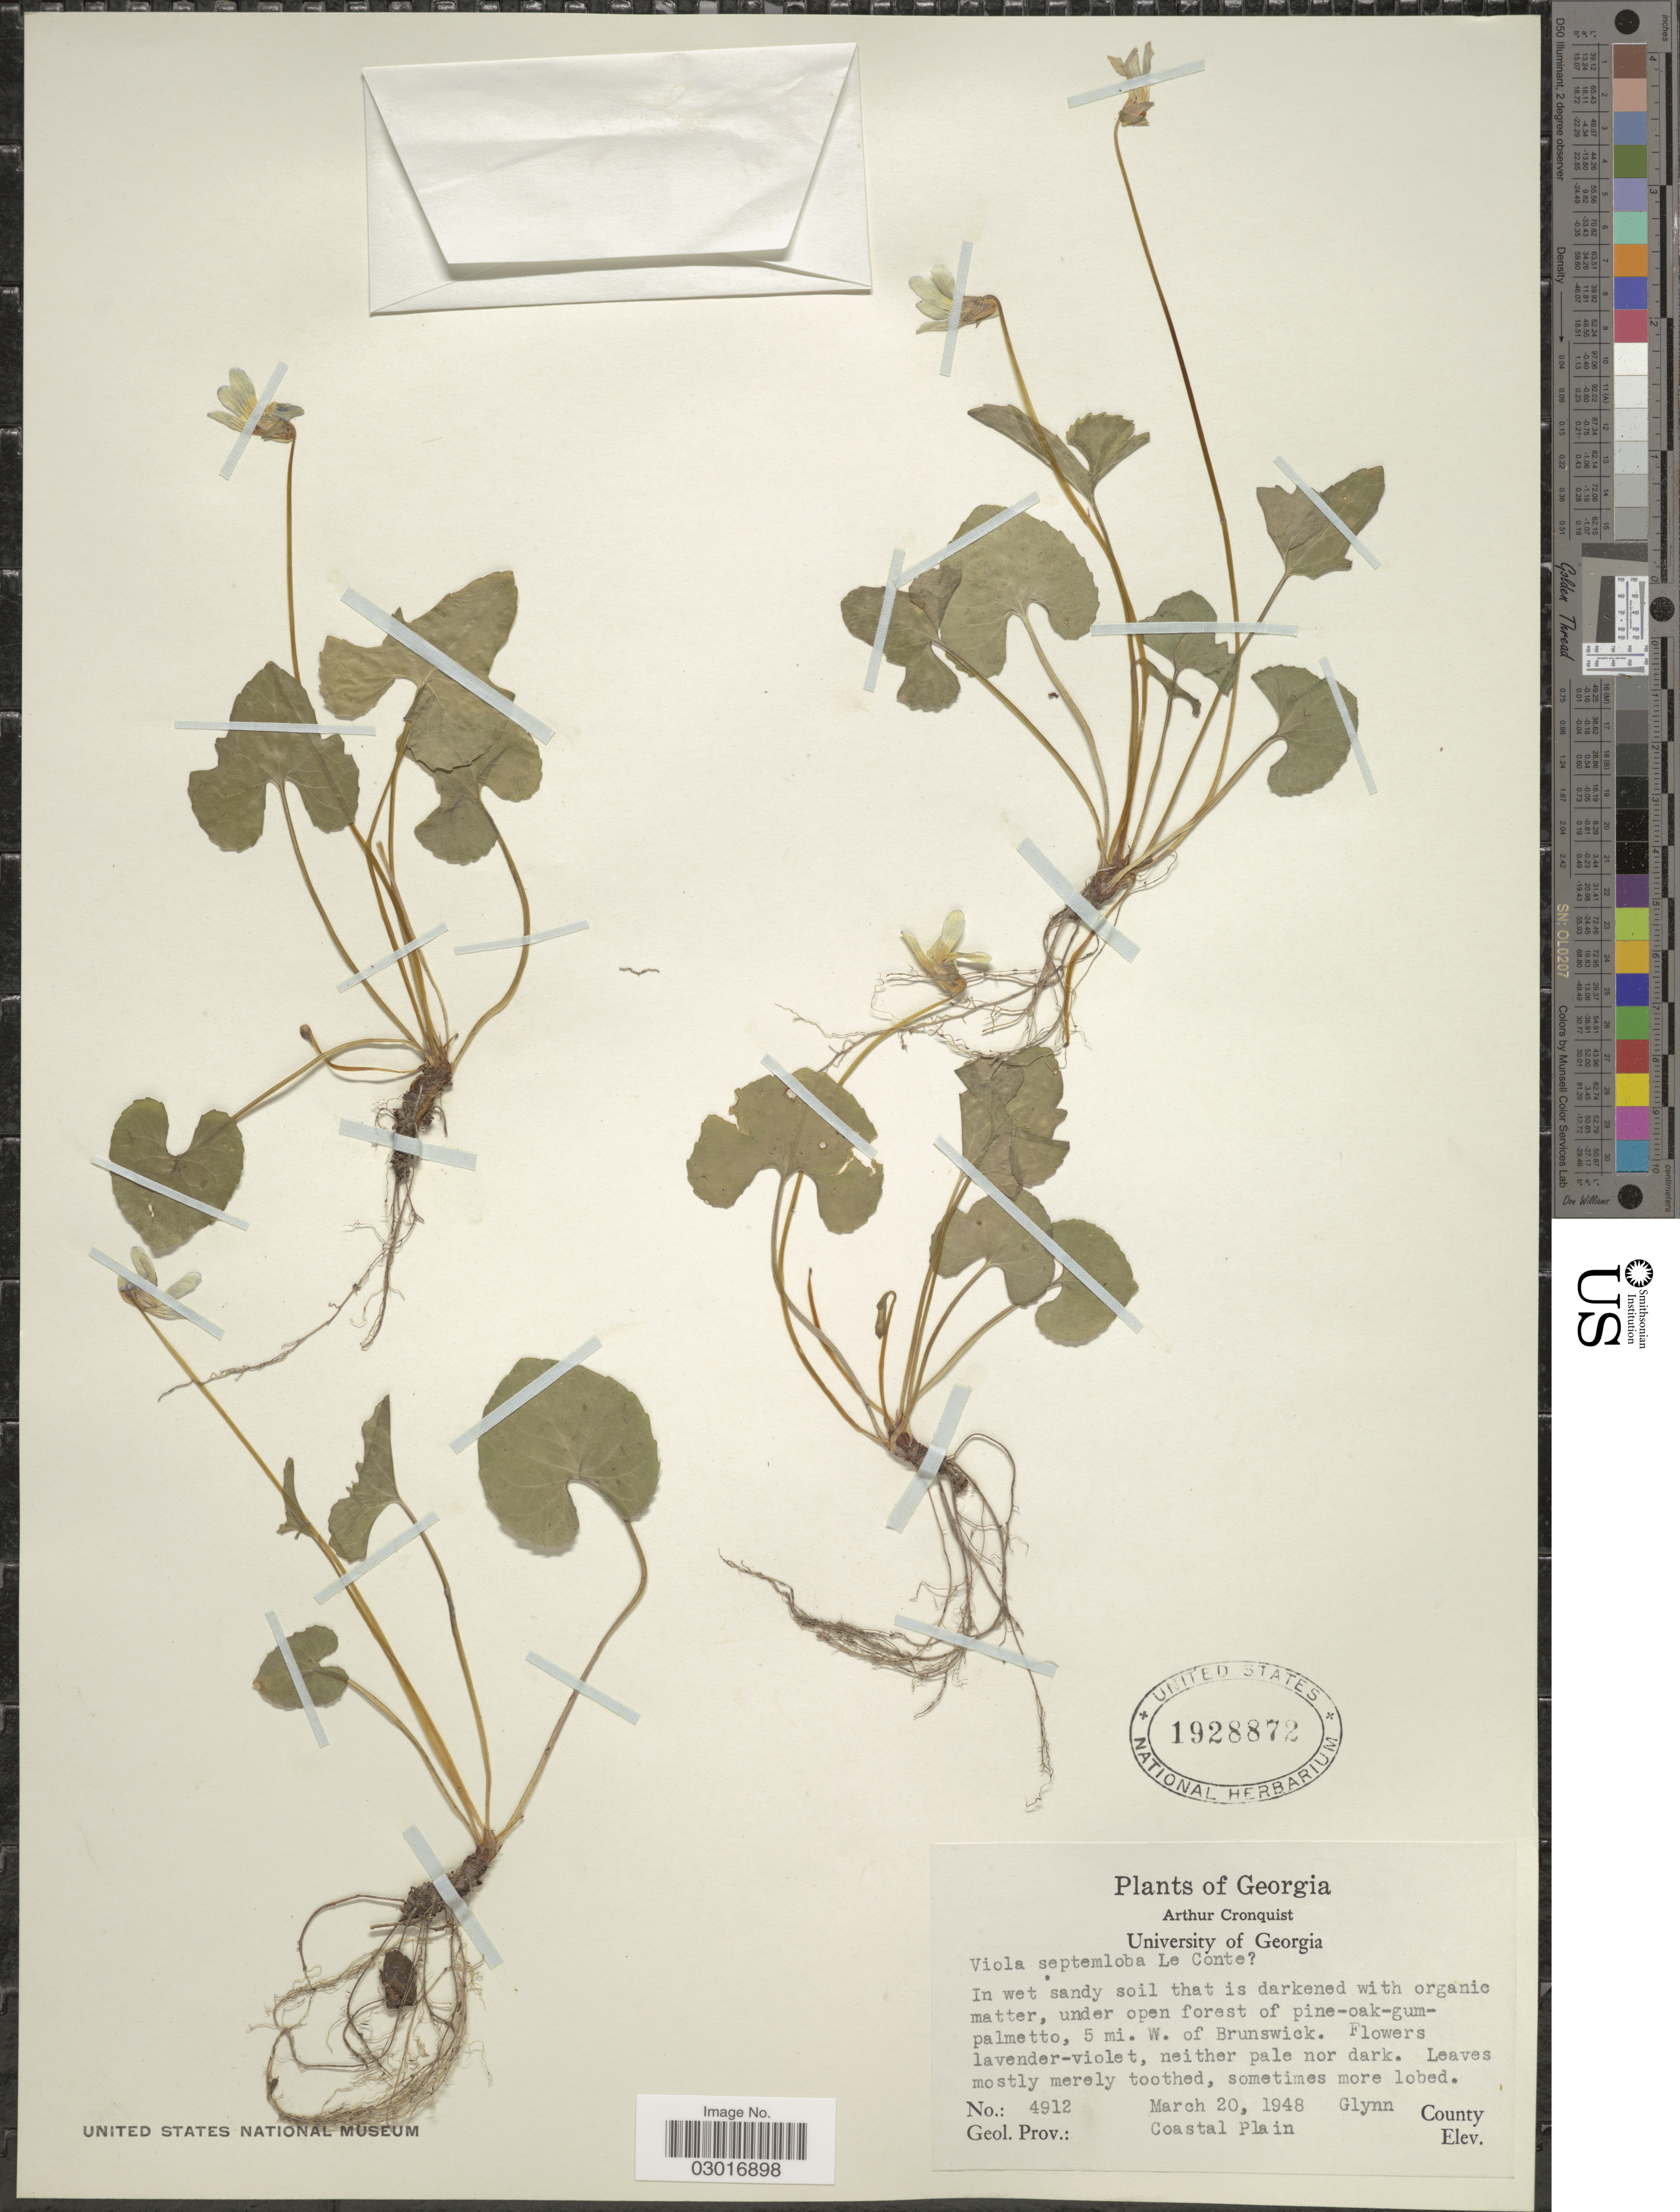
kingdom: Plantae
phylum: Tracheophyta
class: Magnoliopsida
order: Malpighiales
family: Violaceae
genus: Viola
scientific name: Viola septemloba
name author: LeConte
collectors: A. Cronquist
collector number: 4912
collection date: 1948-03-20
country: United States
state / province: Georgia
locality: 5 mi. W. of Brunswick. Glynn County, Coastal Plain.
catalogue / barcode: US 1928872